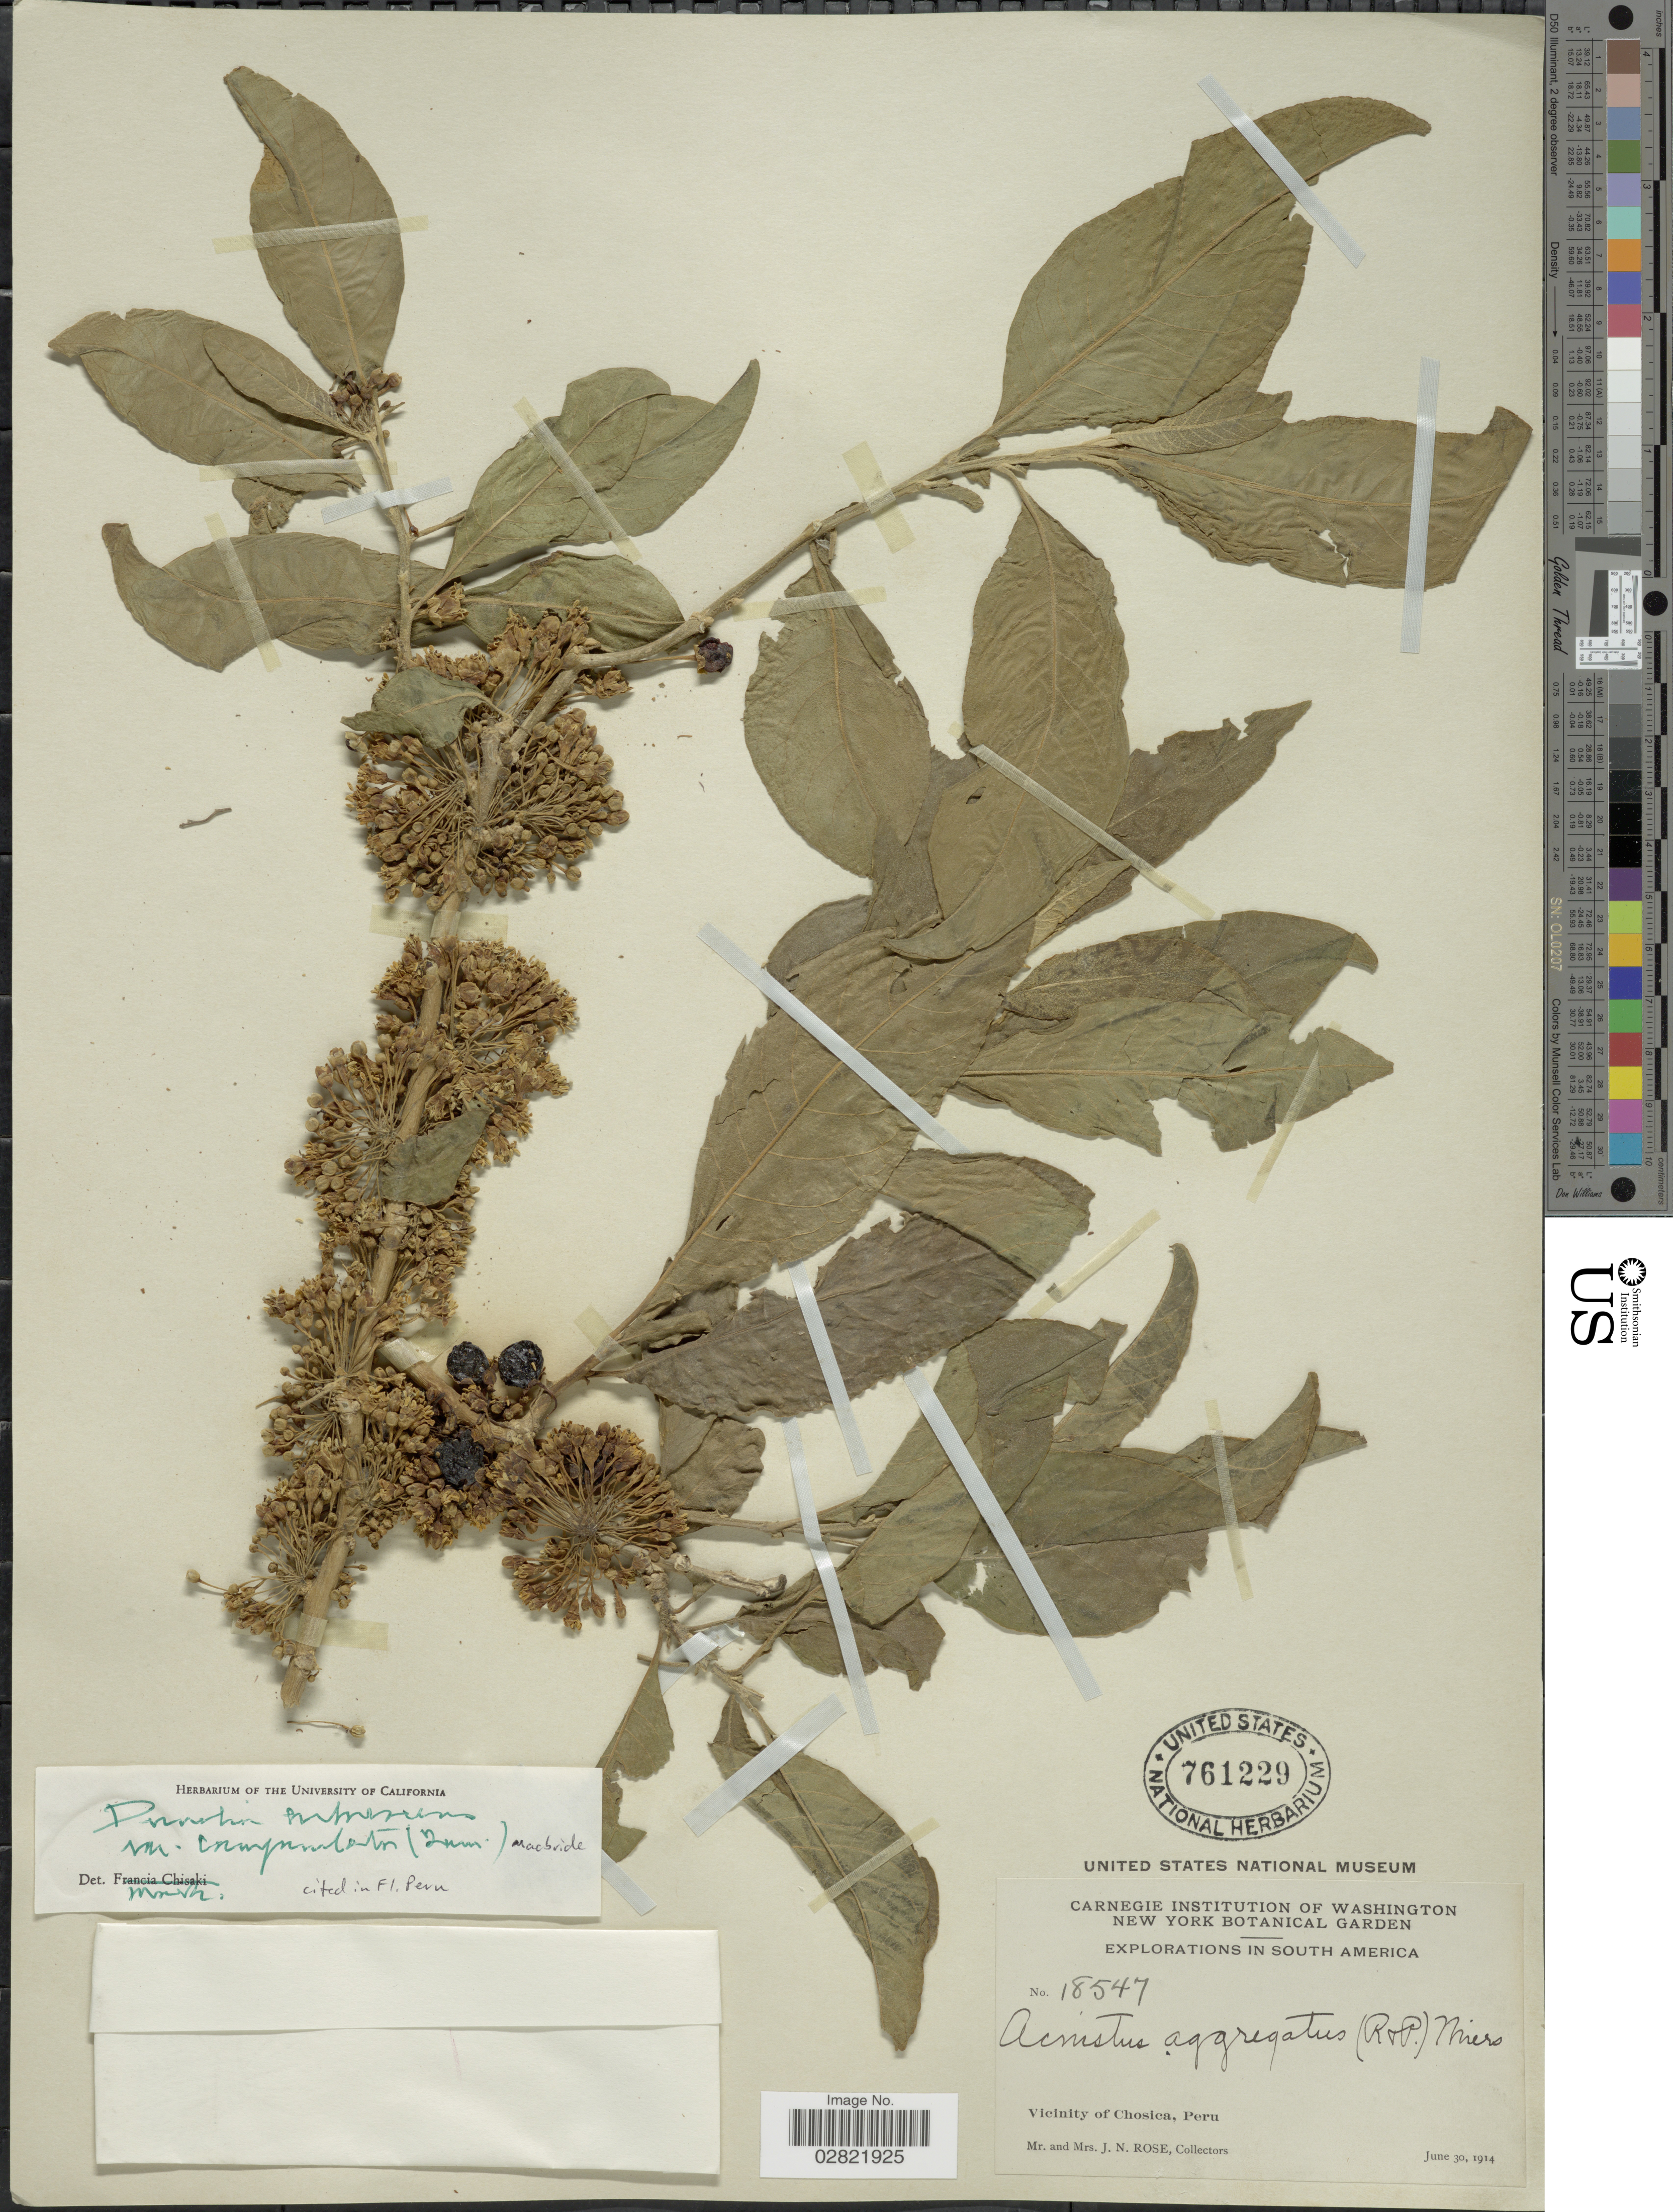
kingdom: Plantae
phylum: Tracheophyta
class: Magnoliopsida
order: Solanales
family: Solanaceae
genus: Acnistus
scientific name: Acnistus arborescens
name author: (L.) Schltdl.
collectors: J. N. Rose & L. B. Rose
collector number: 18547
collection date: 1914-06-30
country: Peru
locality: Vicinity of Chosica.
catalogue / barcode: US 761229